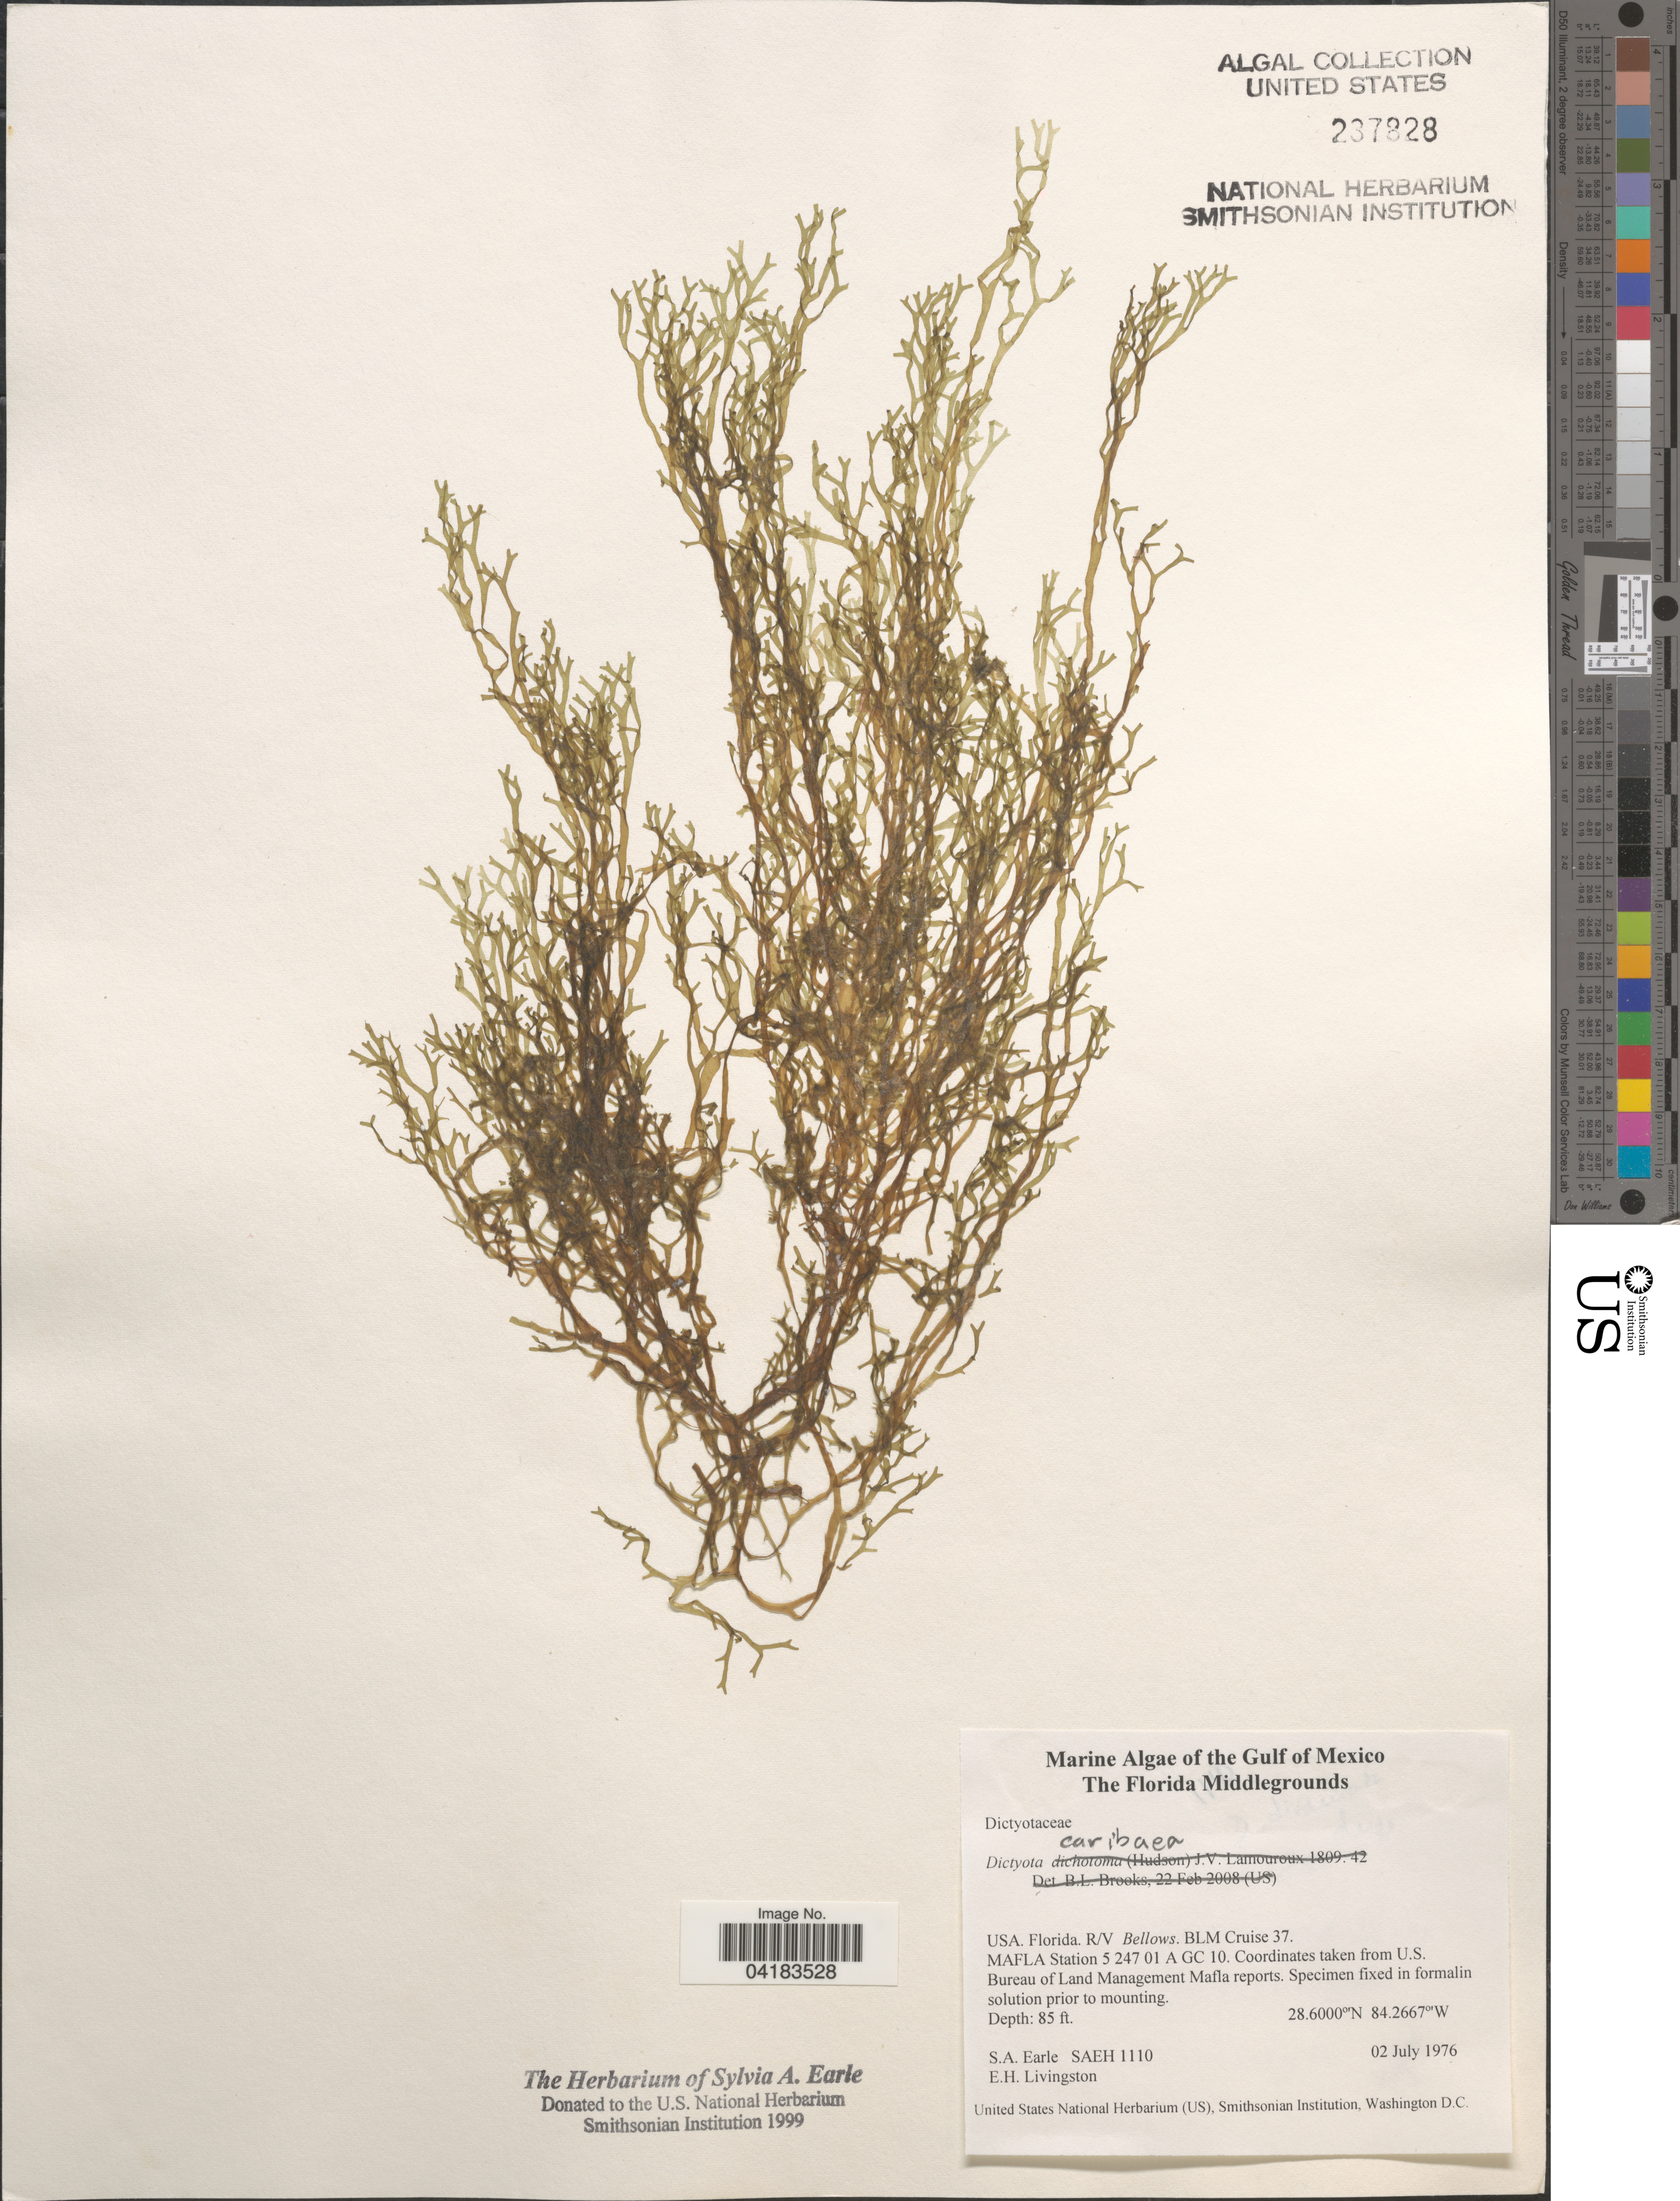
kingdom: Chromista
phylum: Ochrophyta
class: Phaeophyceae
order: Dictyotales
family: Dictyotaceae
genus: Dictyota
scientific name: Dictyota caribaea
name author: I.Hörnig & Schnetter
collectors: S. A. Earle & E. Livingston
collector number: SAEH1110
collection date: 1976-07-02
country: United States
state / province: Florida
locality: The Gulf of Mexico. The Florida Middlegrounds. R/V Bellows. BLM Cruise 37. MAFLA Station 5 247 01 A GC 10. Coordinates taken from U.S. Bureau of Land Management Mafla reports.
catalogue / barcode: US 237828